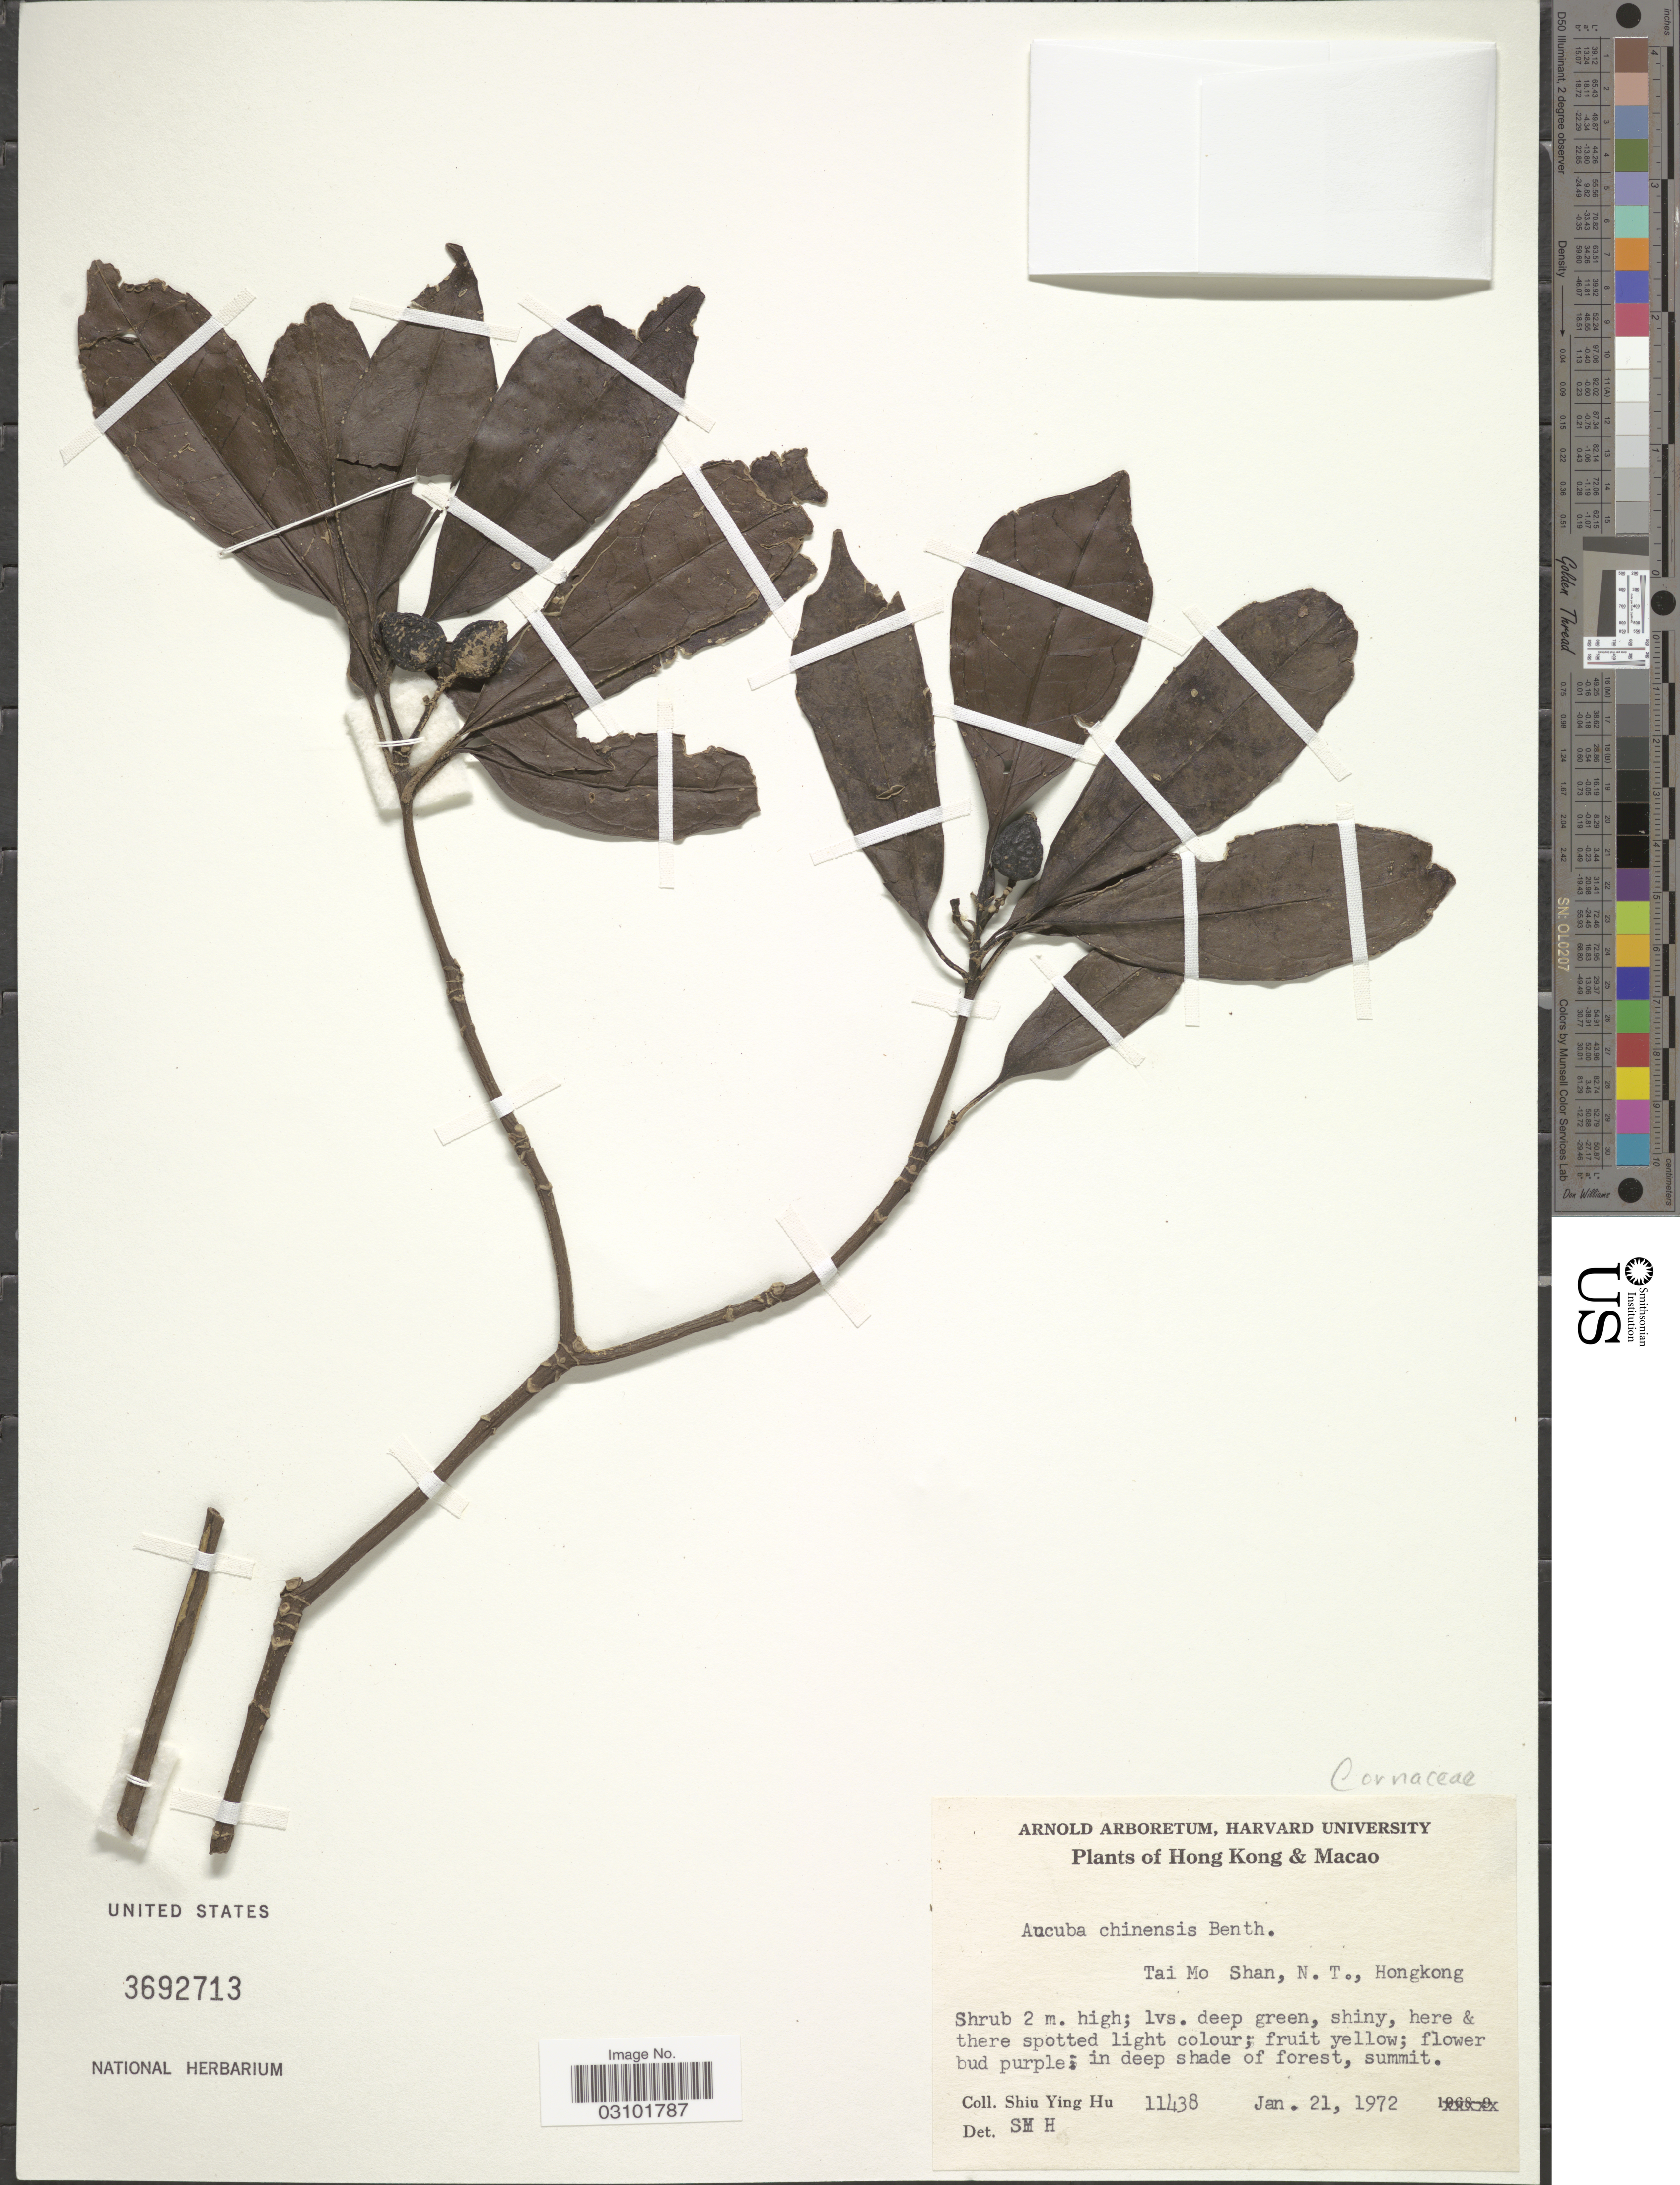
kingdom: Plantae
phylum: Tracheophyta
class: Magnoliopsida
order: Garryales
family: Garryaceae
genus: Aucuba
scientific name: Aucuba chinensis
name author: Benth.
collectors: S. Y. Hu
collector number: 11438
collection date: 1972-01-21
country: China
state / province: Hong Kong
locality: Tai Mo Shan, N. T., Hong Kong.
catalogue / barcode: US 3692713